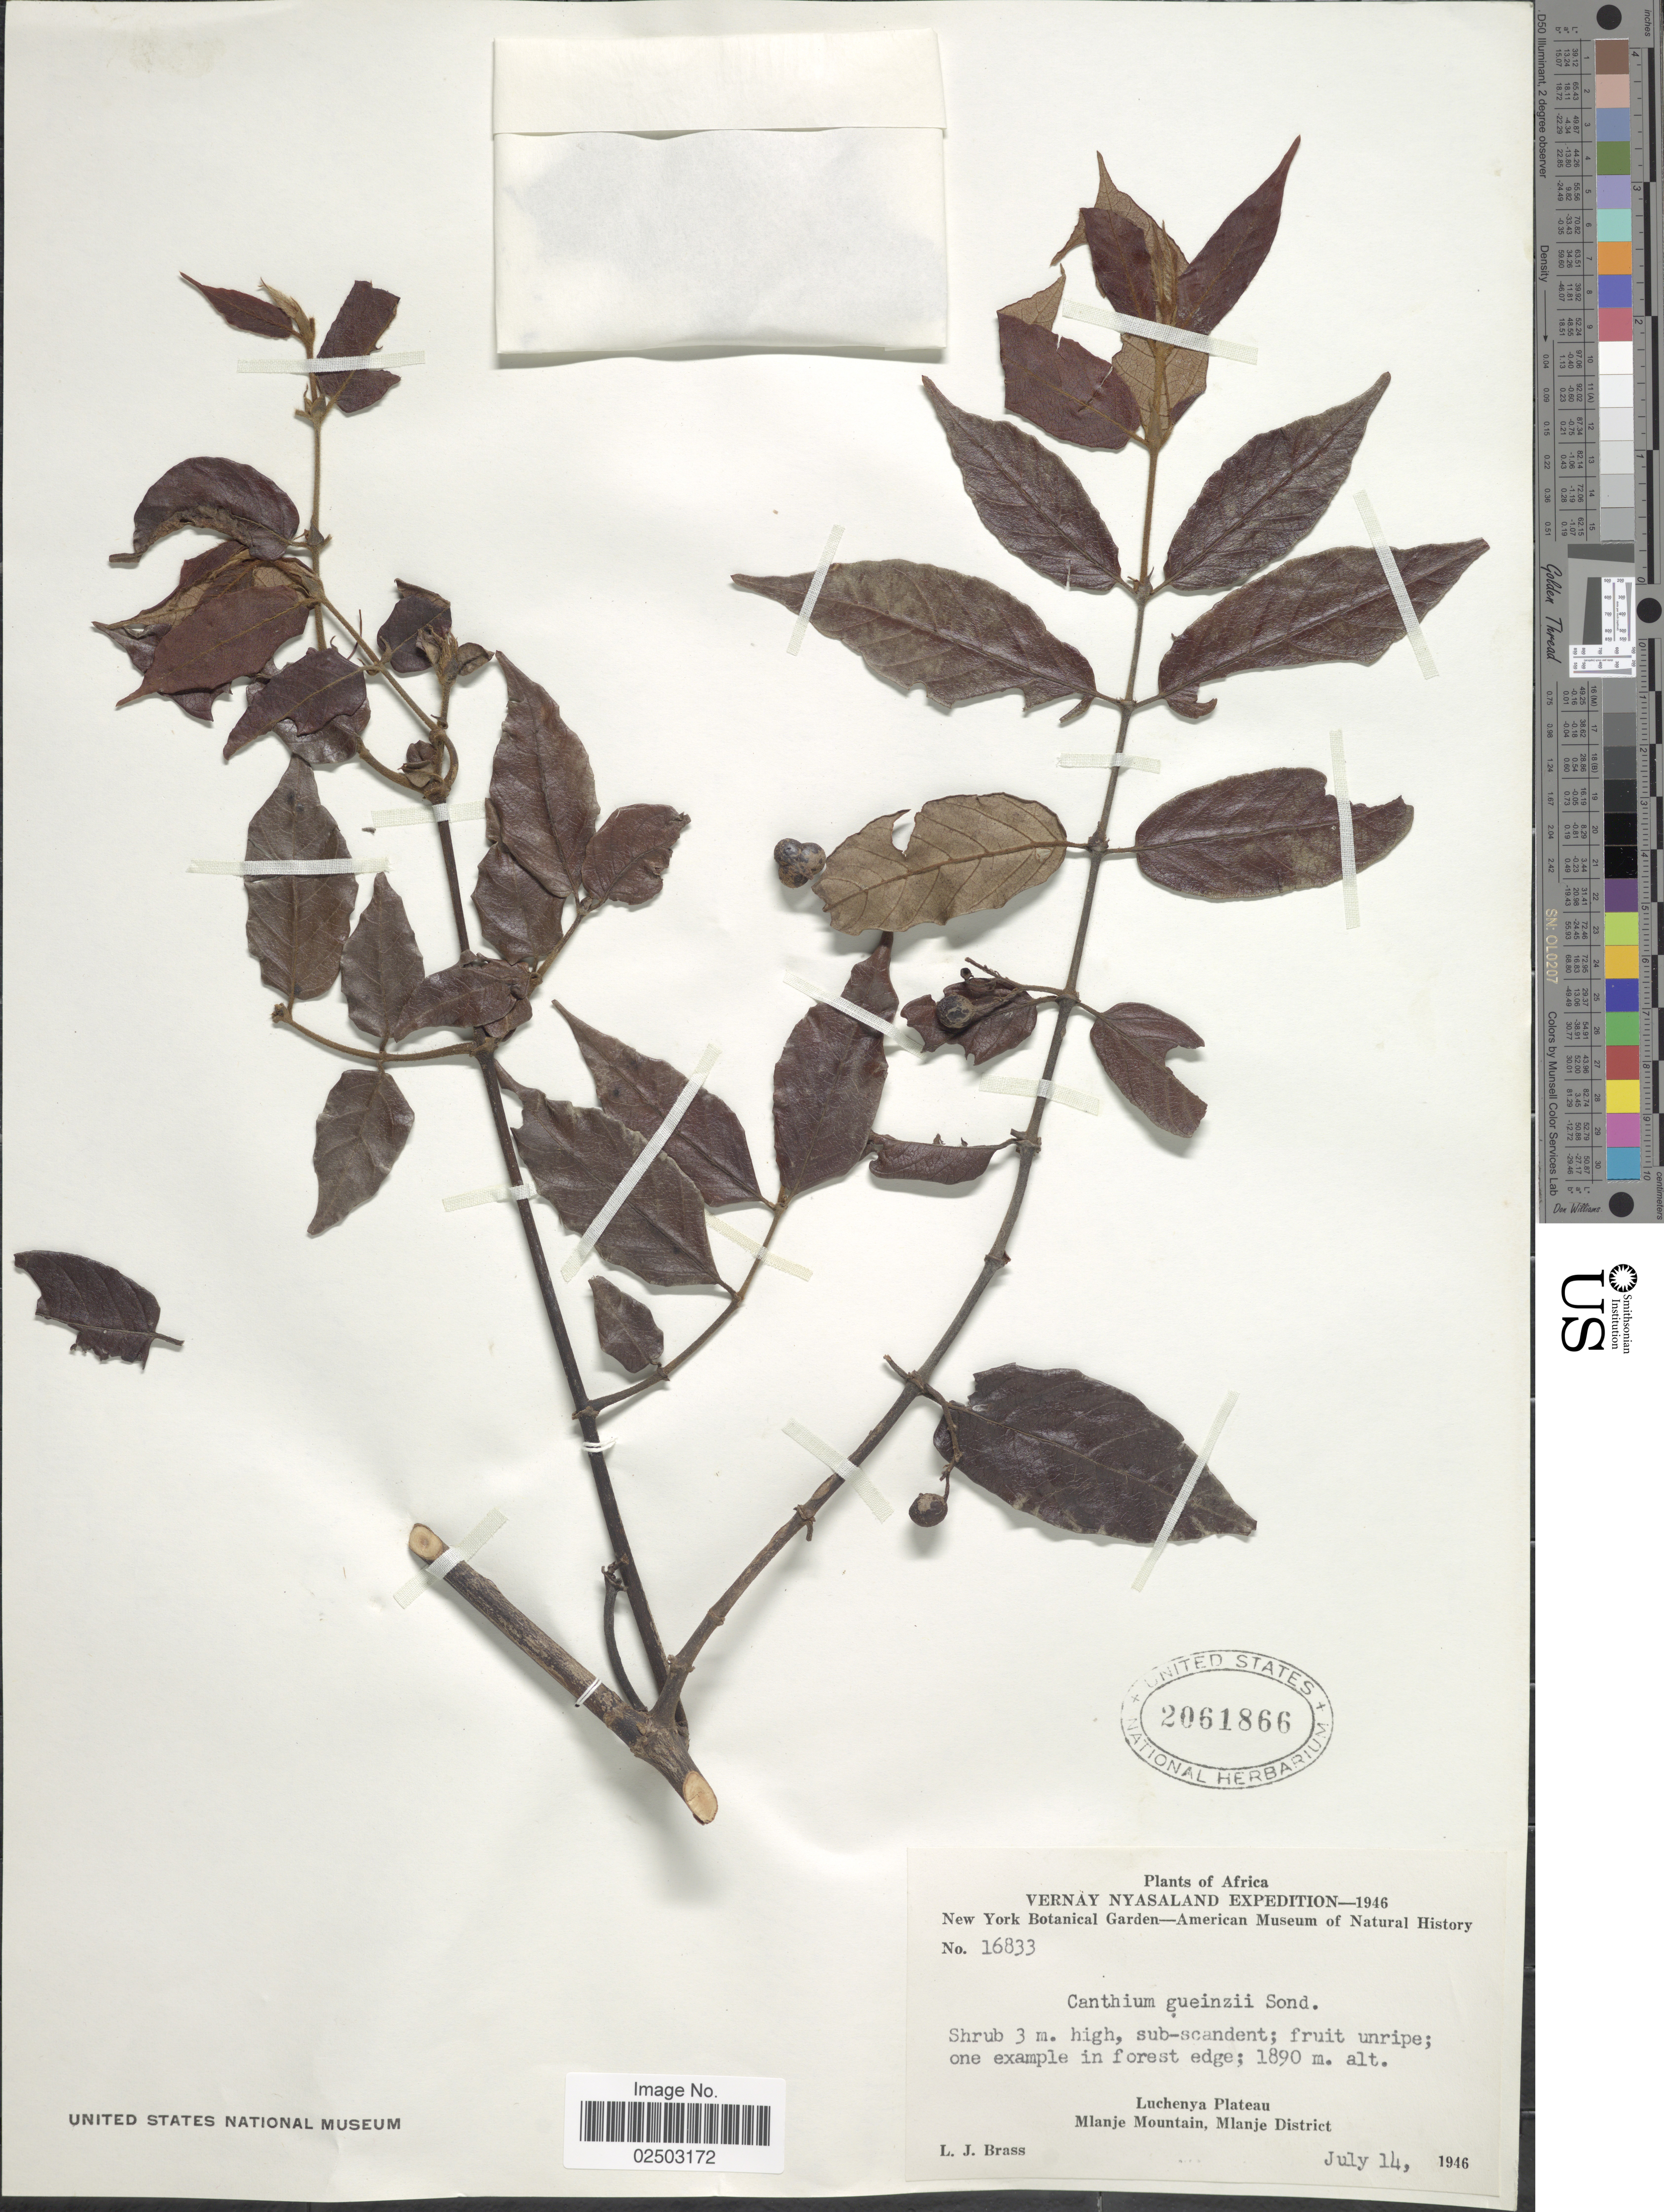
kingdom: Plantae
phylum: Tracheophyta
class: Magnoliopsida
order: Gentianales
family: Rubiaceae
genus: Canthium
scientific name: Canthium gueinzii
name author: Sond.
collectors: L. J. Brass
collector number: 16833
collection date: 1946-07-14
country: Malawi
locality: Vernay Nysasland, in forest edge, Luchenya Plateau, Mlanje Mountain, Mlanje District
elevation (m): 1890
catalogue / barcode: US 2061866